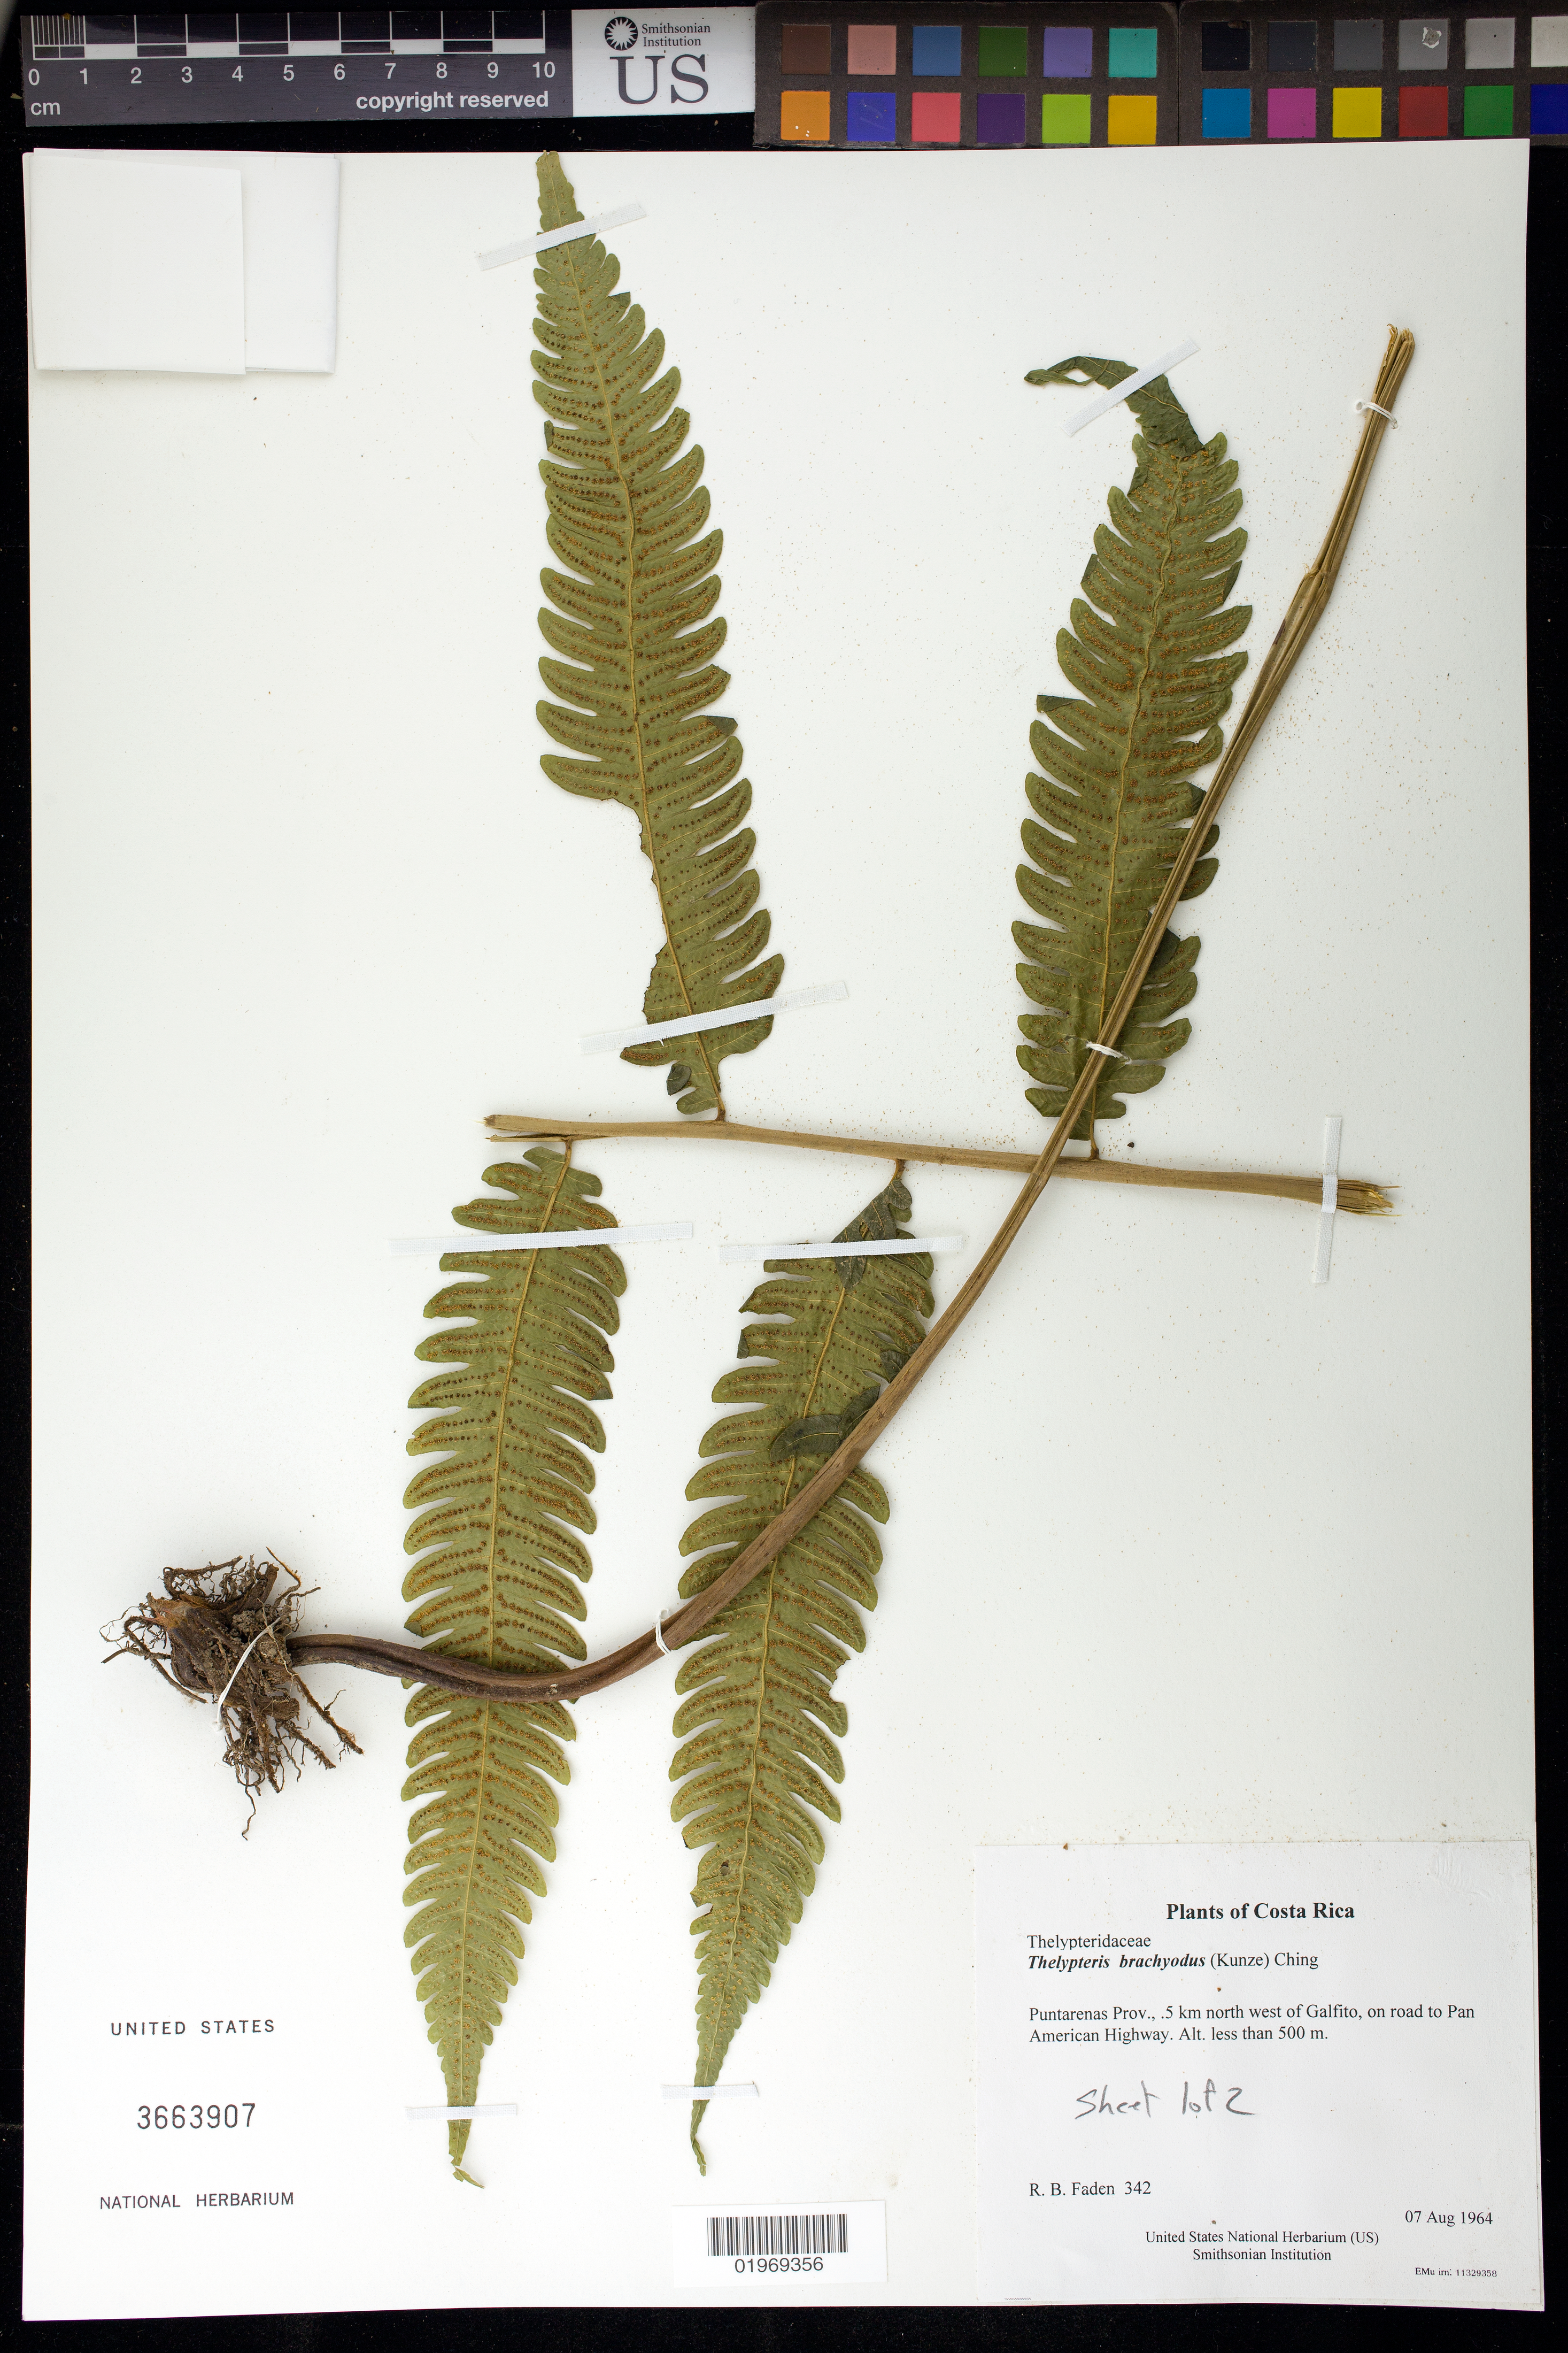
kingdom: Plantae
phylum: Tracheophyta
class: Polypodiopsida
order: Polypodiales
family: Thelypteridaceae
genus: Thelypteris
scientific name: Thelypteris brachyodus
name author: (Kunze) Ching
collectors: R. B. Faden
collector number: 342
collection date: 1964-08-07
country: Costa Rica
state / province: Puntarenas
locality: .5 km north west of Galfito, on road to Pan American Highway. Alt. less than 500 m.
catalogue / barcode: US 3663907